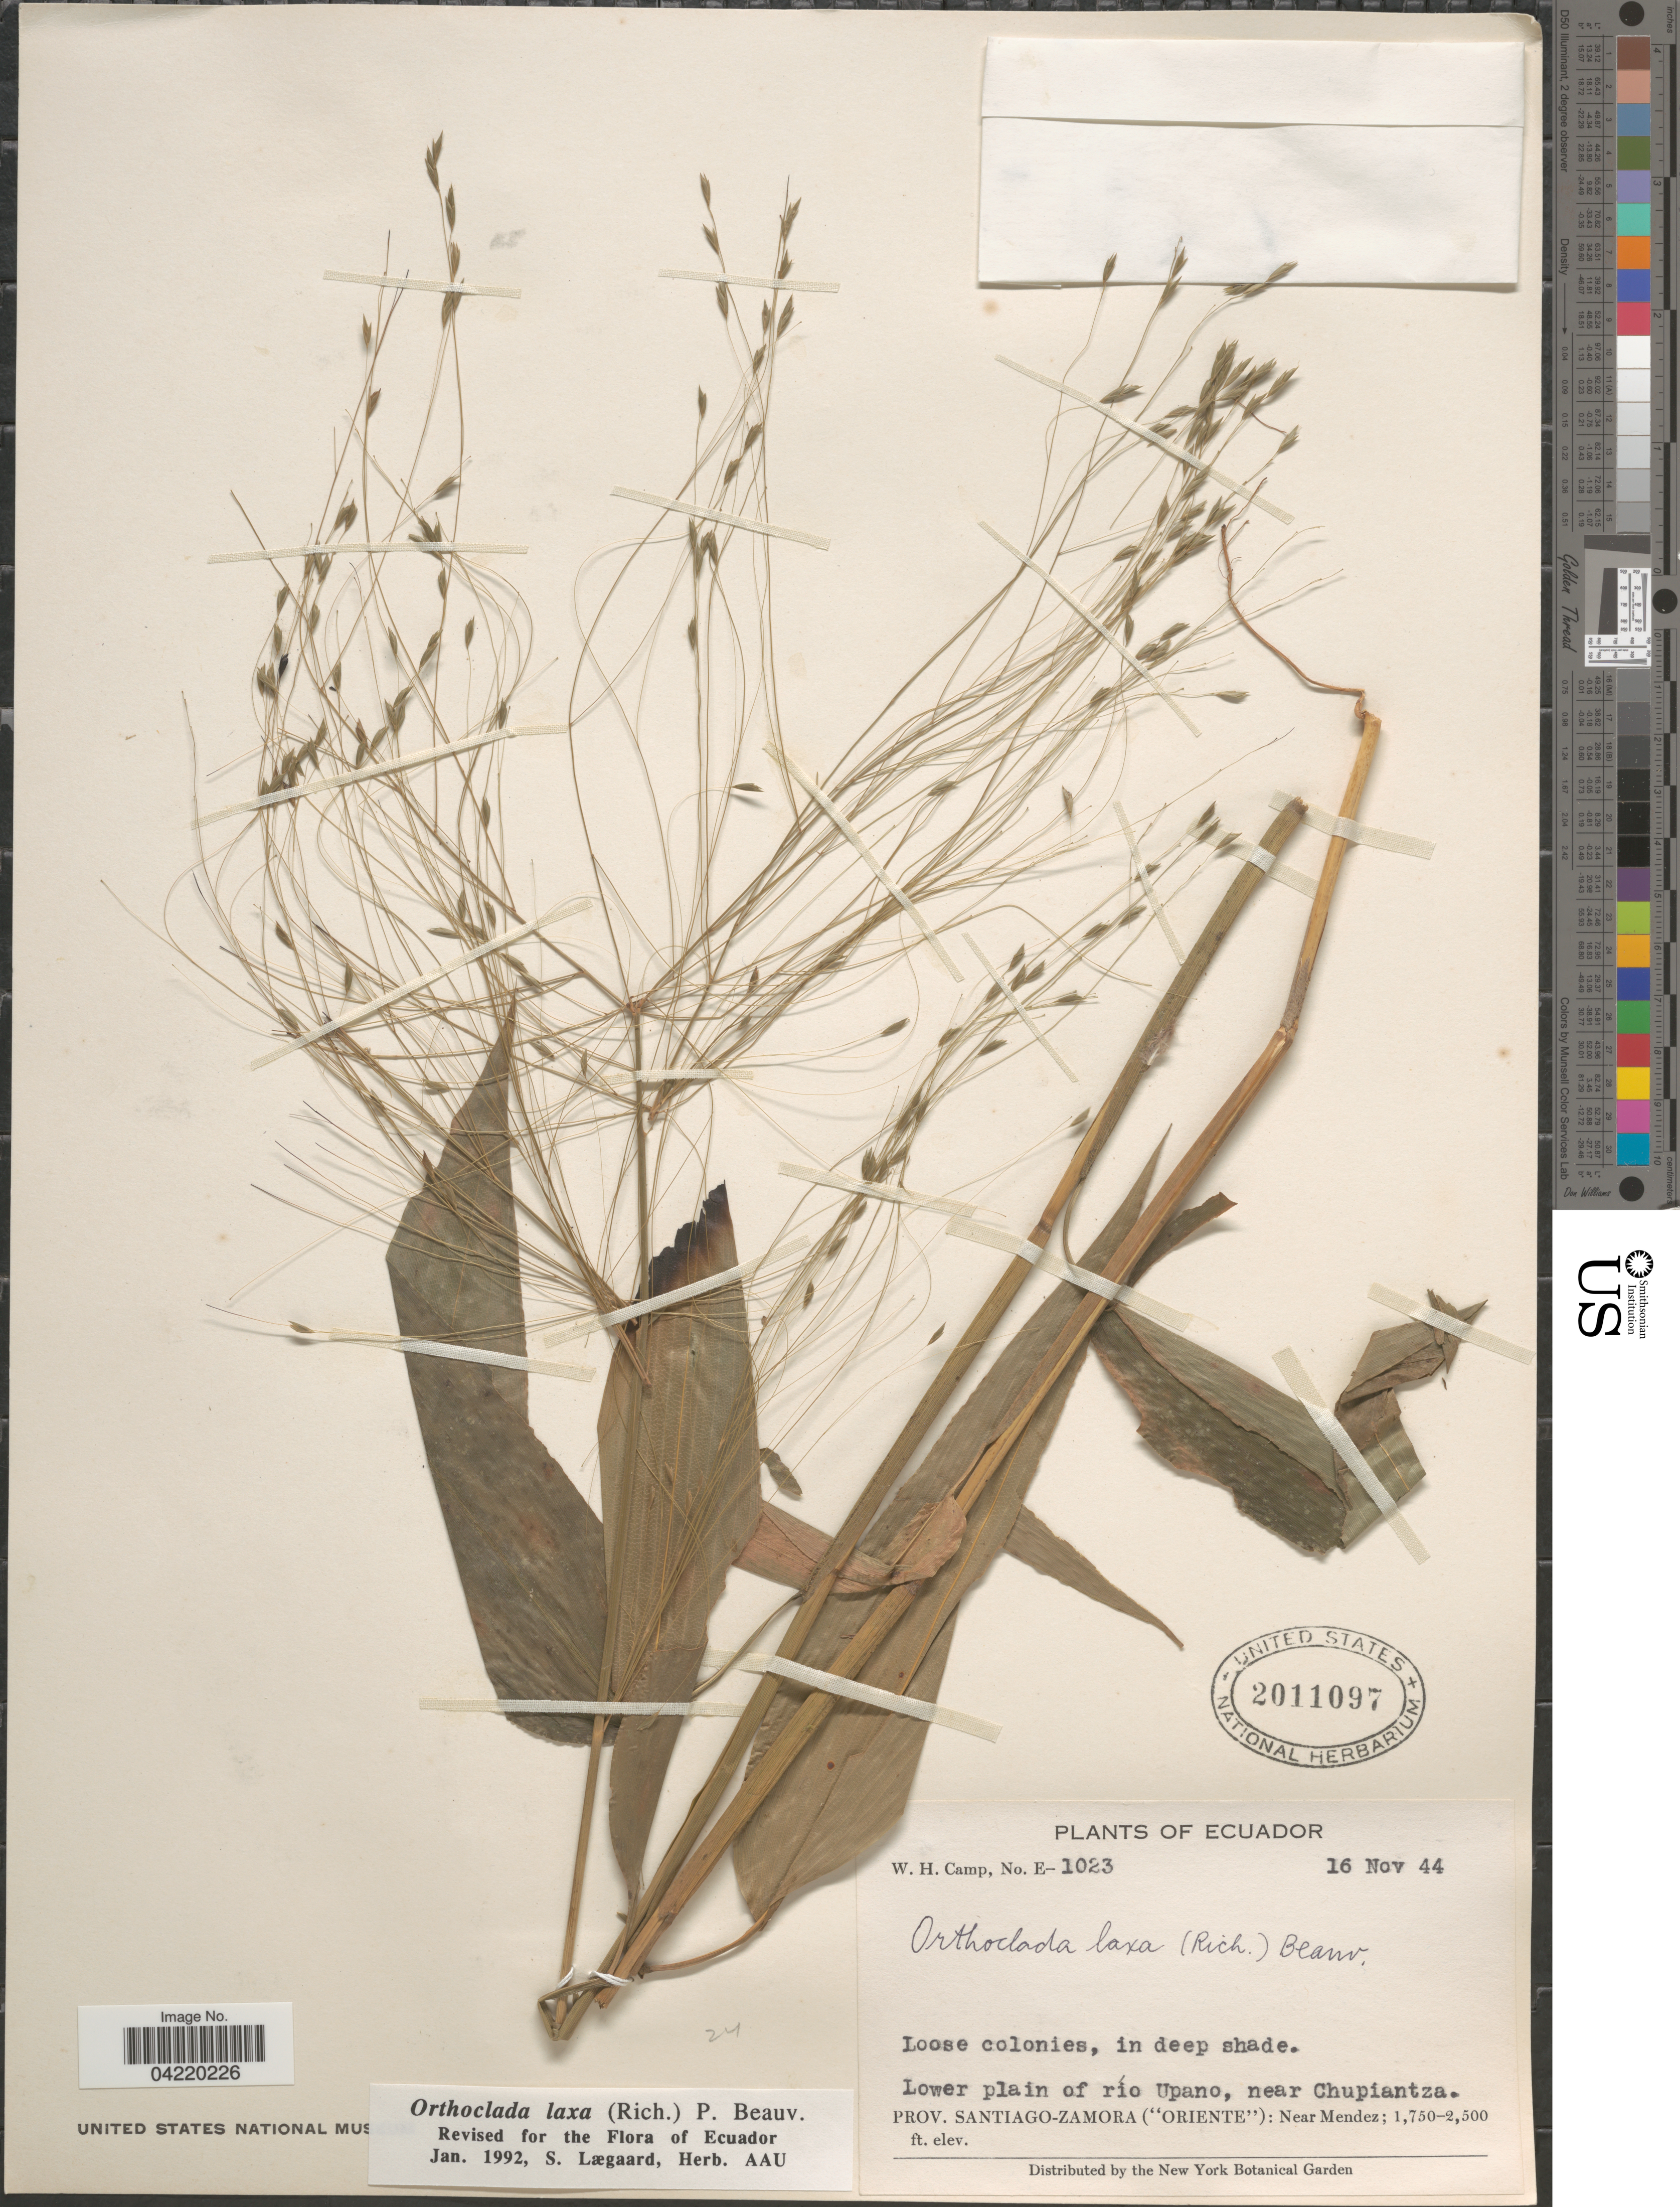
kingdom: Plantae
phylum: Tracheophyta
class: Liliopsida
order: Poales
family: Poaceae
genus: Orthoclada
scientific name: Orthoclada laxa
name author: P. Beauv.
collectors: W. H. Camp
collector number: E-1023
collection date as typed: Transcribed d/m/y: 16/11/44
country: Ecuador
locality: Lower plain of río Upano, near Chupiantza. Prov. Santiago-Zamora ("Oriente"): Near Mendez.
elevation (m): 533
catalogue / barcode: US 2011097